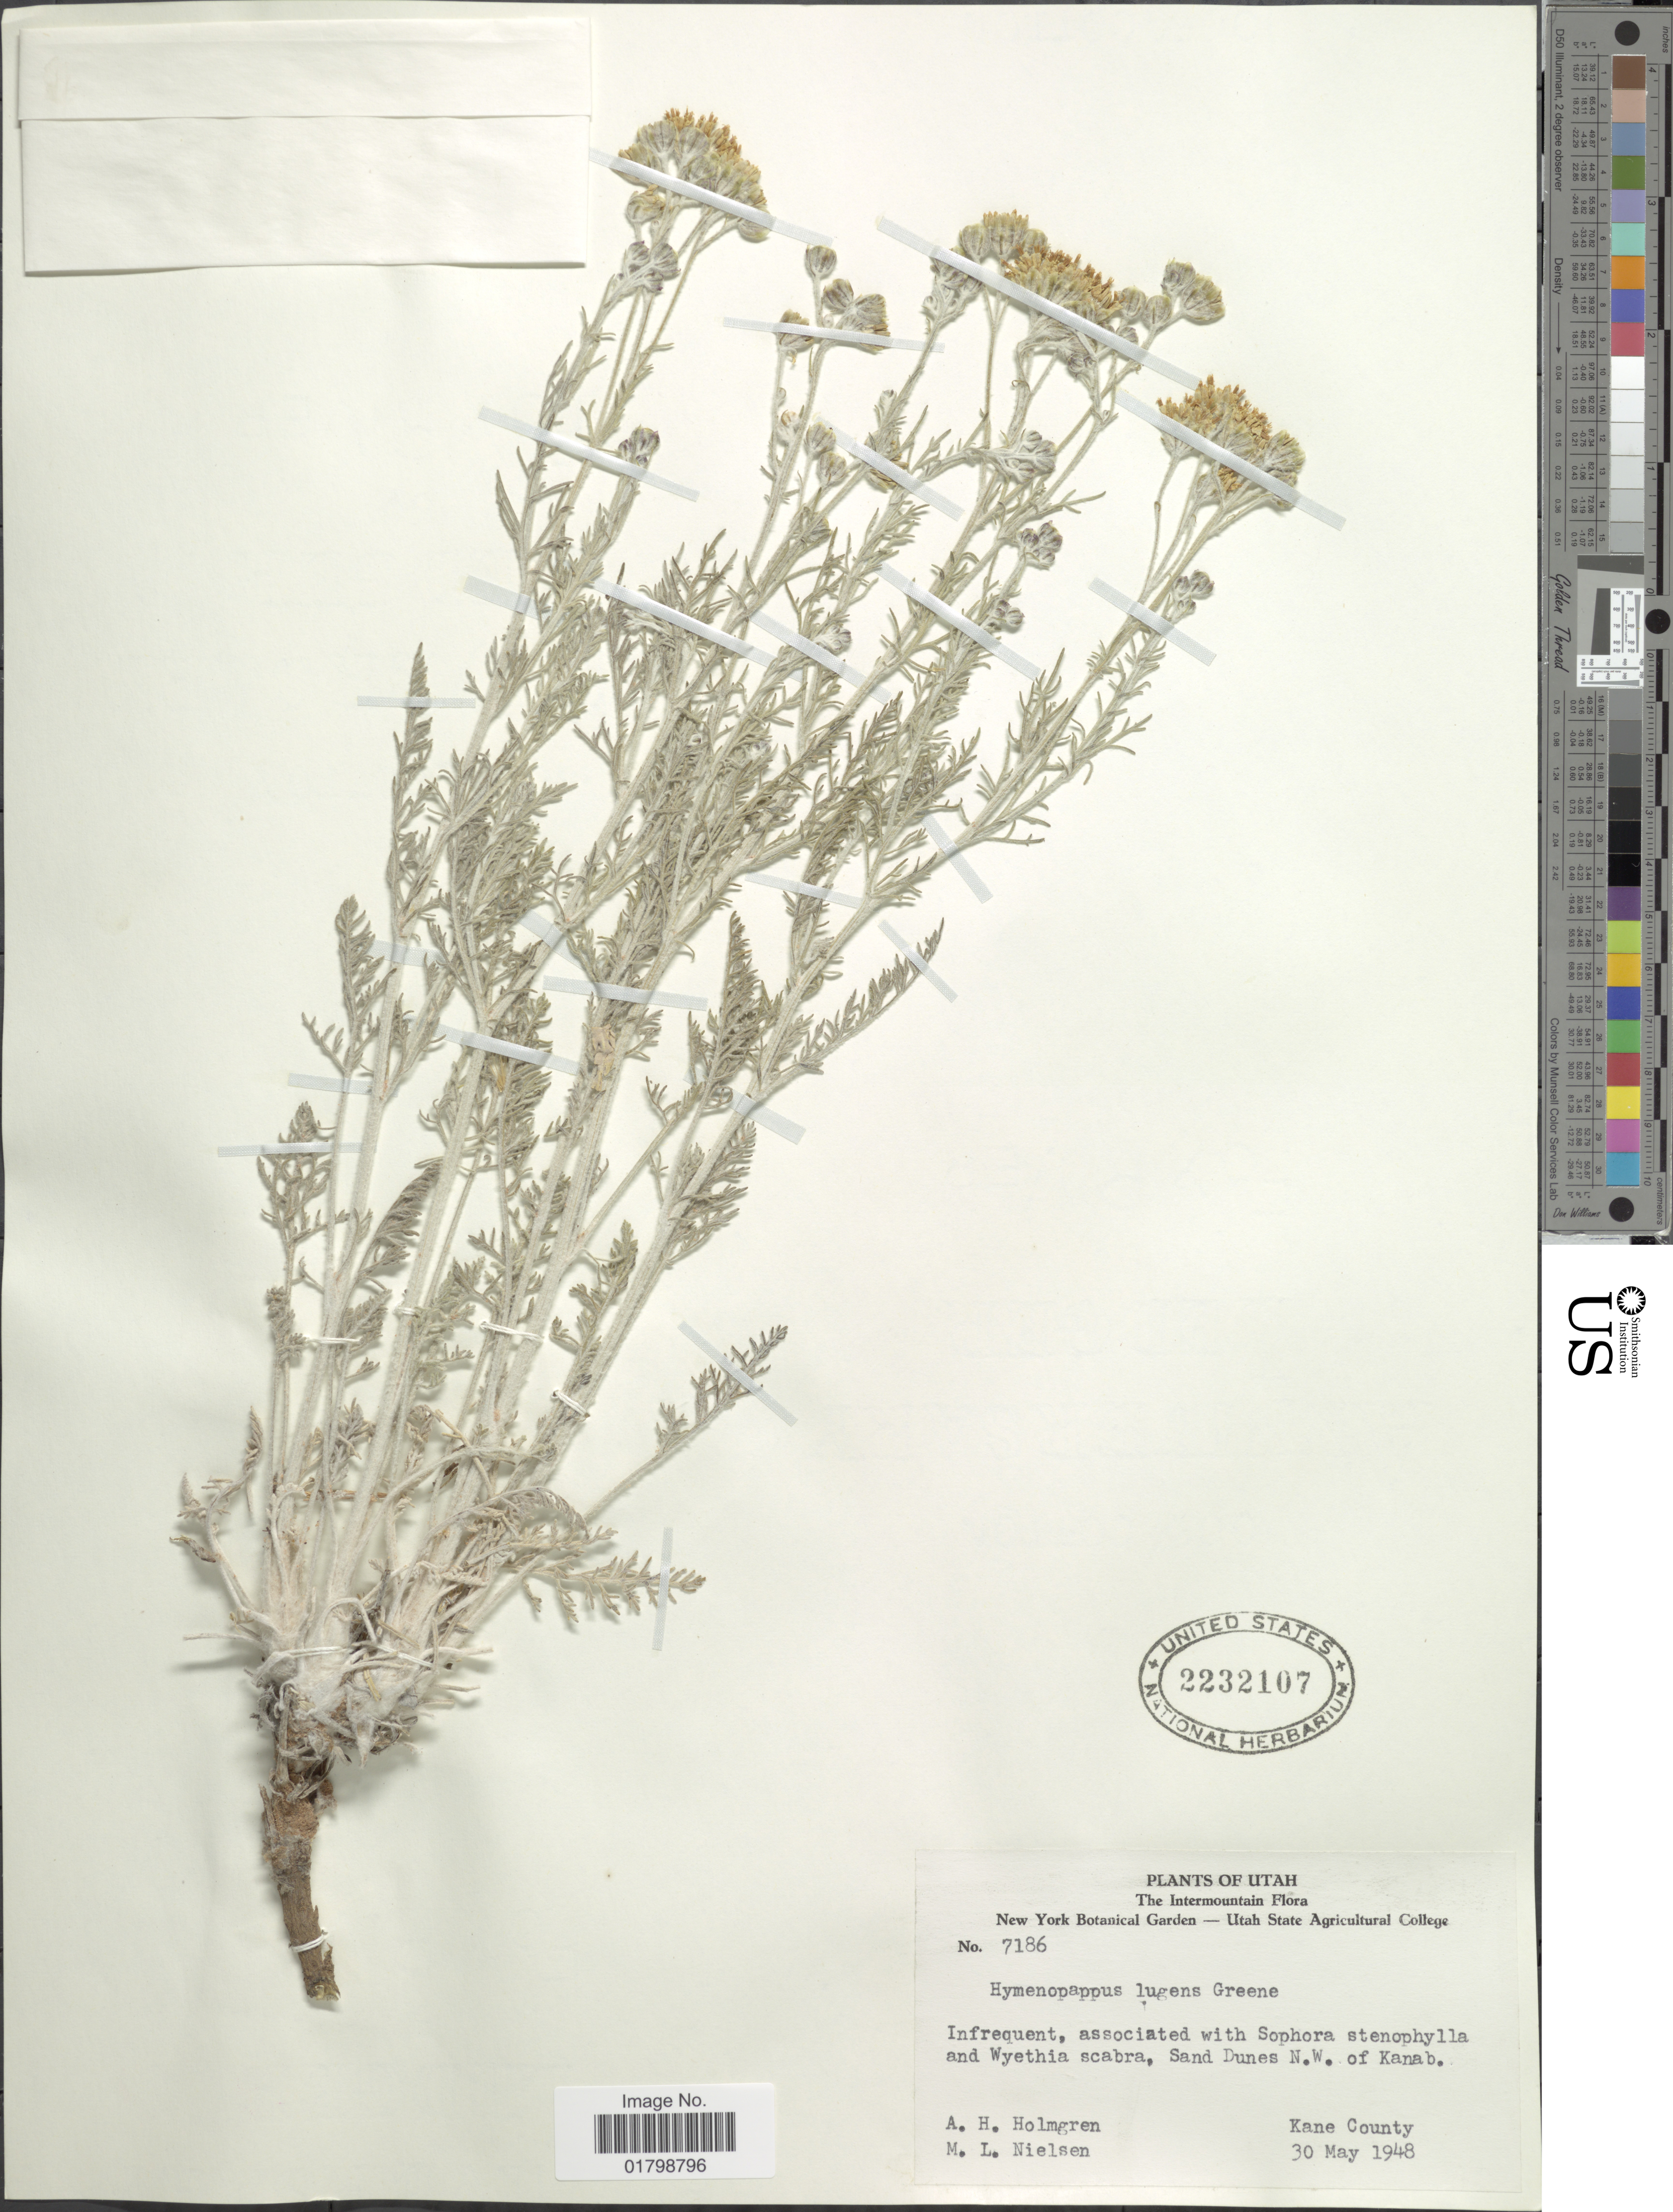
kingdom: Plantae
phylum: Tracheophyta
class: Magnoliopsida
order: Asterales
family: Asteraceae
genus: Hymenopappus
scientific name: Hymenopappus filifolius var. lugens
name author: (Greene) Jeps.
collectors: A. H. Holmgren & M. Nielsen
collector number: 7186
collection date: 1948-05-30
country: United States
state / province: Utah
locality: Sand Dunes N.W. of Kanab, Kane County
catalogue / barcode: US 2232107